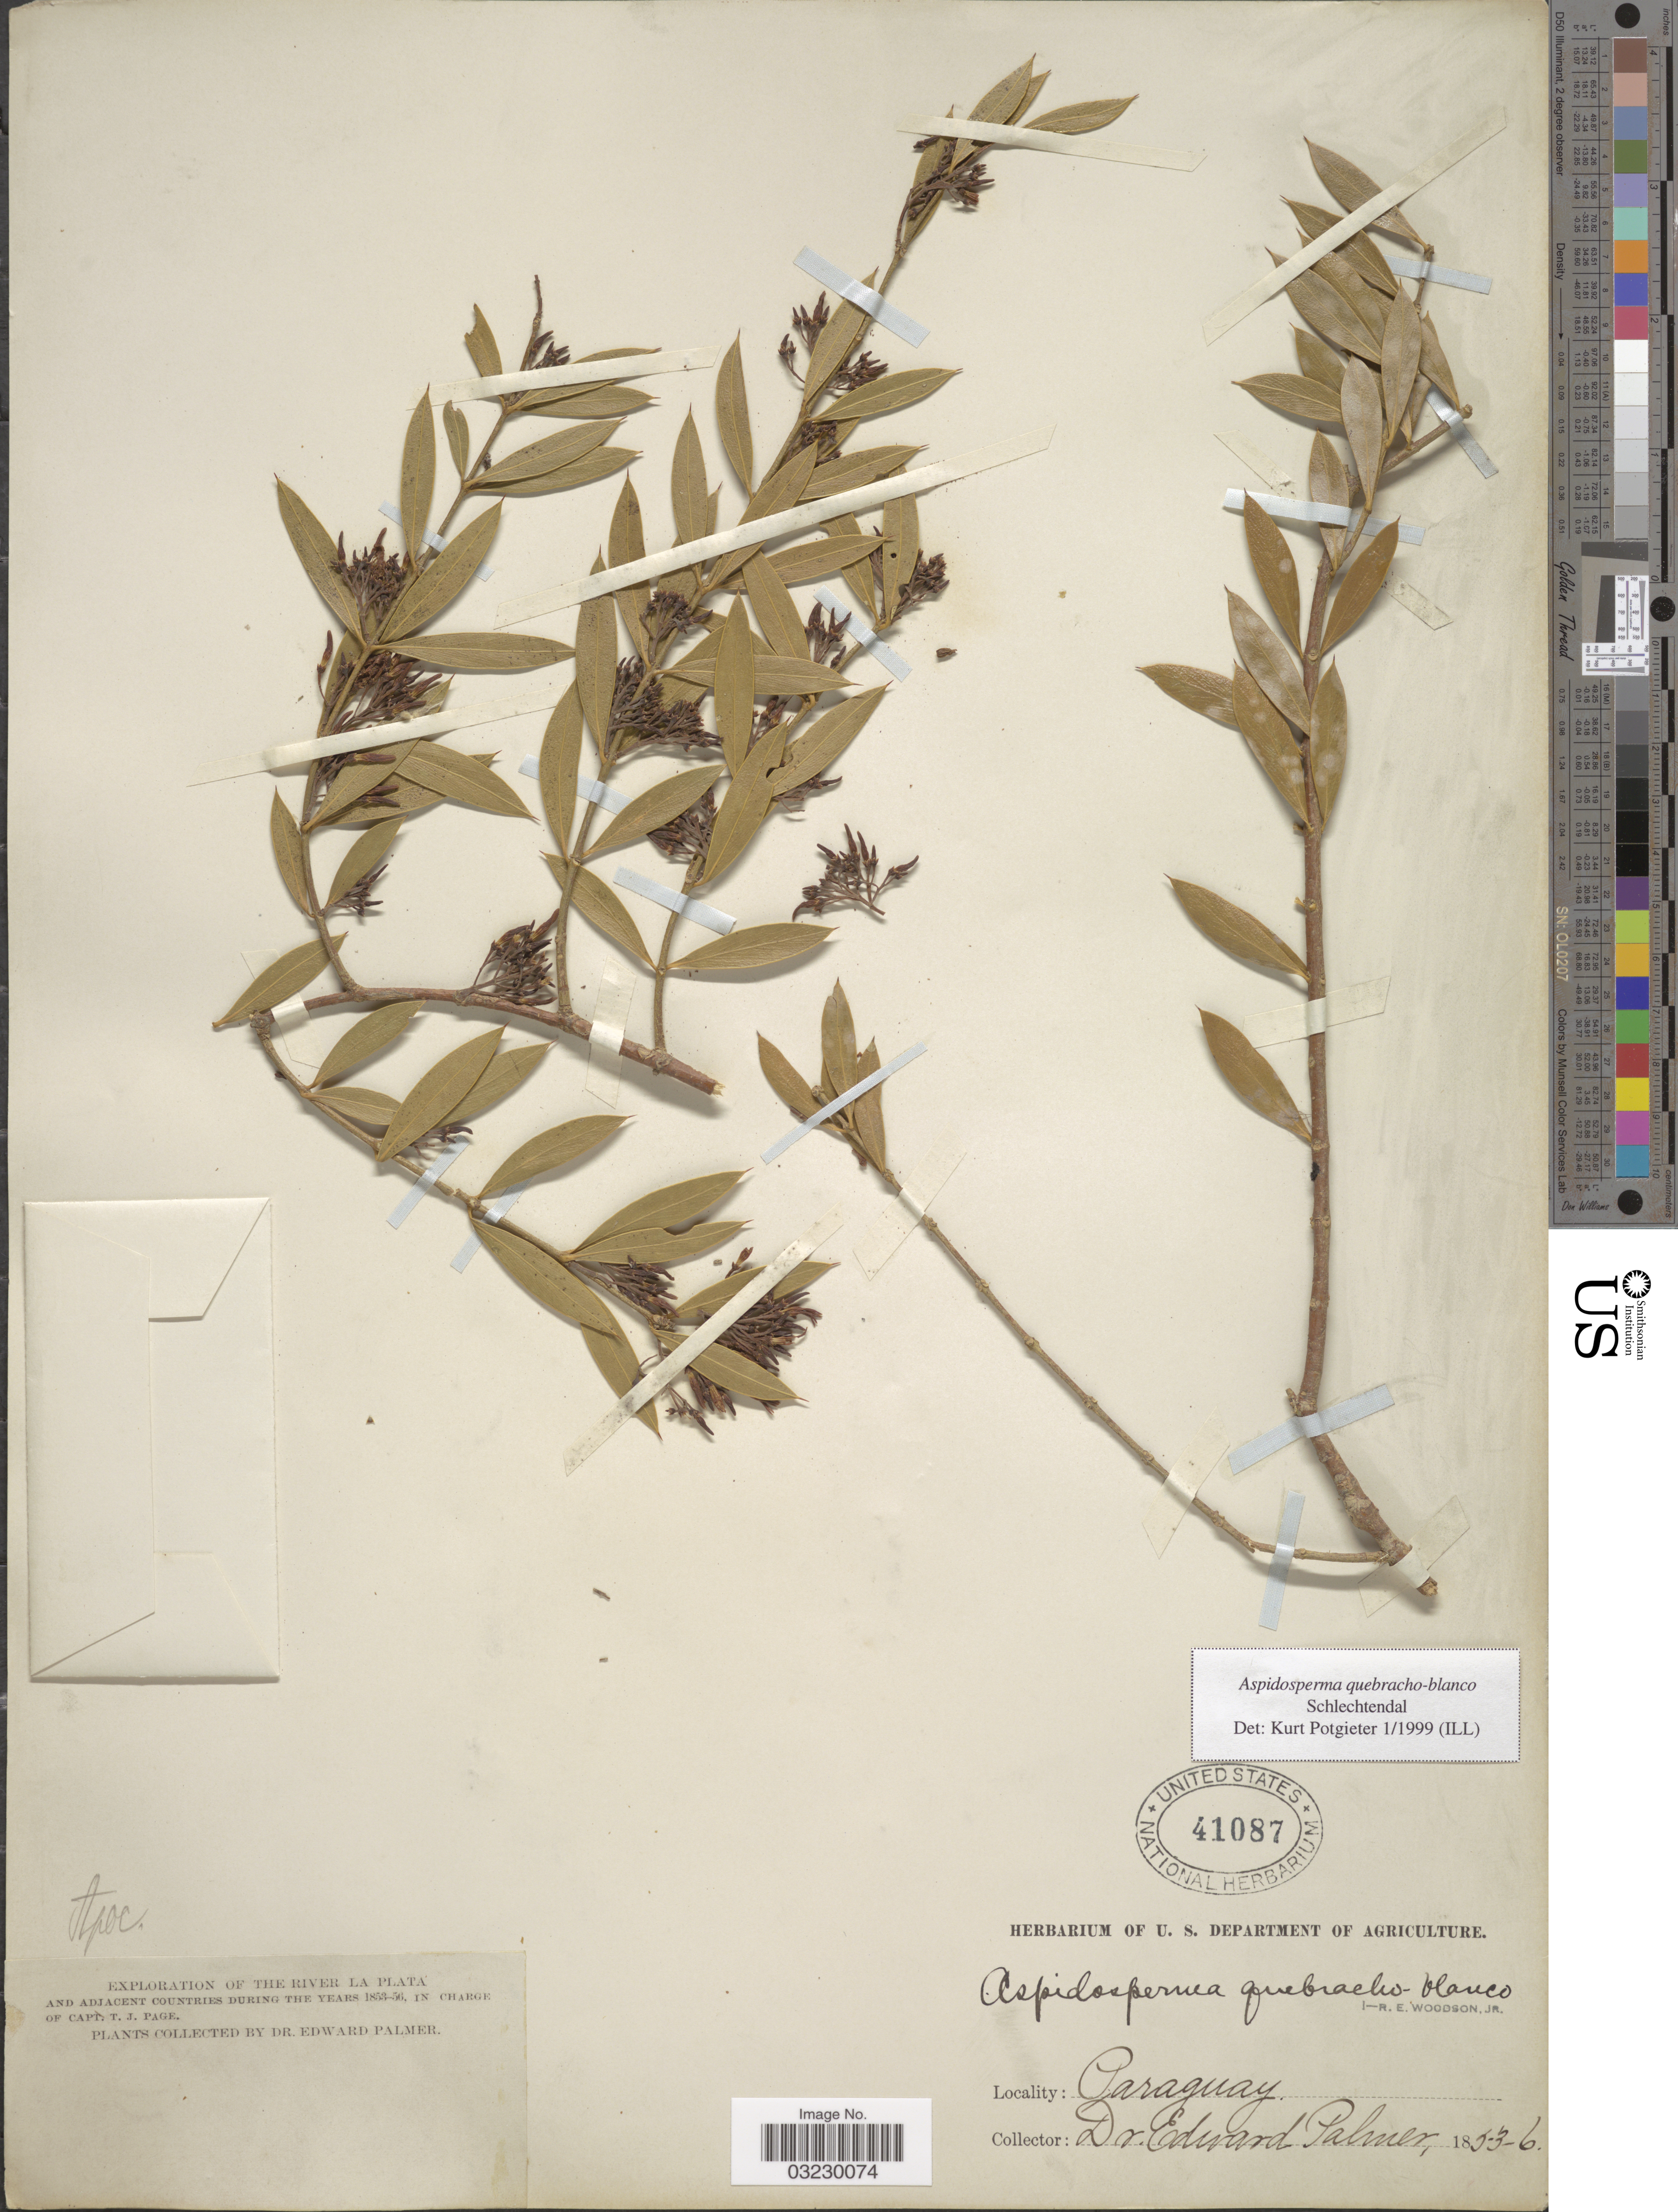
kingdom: Plantae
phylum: Tracheophyta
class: Magnoliopsida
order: Gentianales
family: Apocynaceae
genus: Aspidosperma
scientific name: Aspidosperma quebracho-blanco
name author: Schltdl.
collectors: E. Palmer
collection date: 1853/1856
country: Paraguay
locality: The River La Plata and adjacent countries.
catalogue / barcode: US 41087